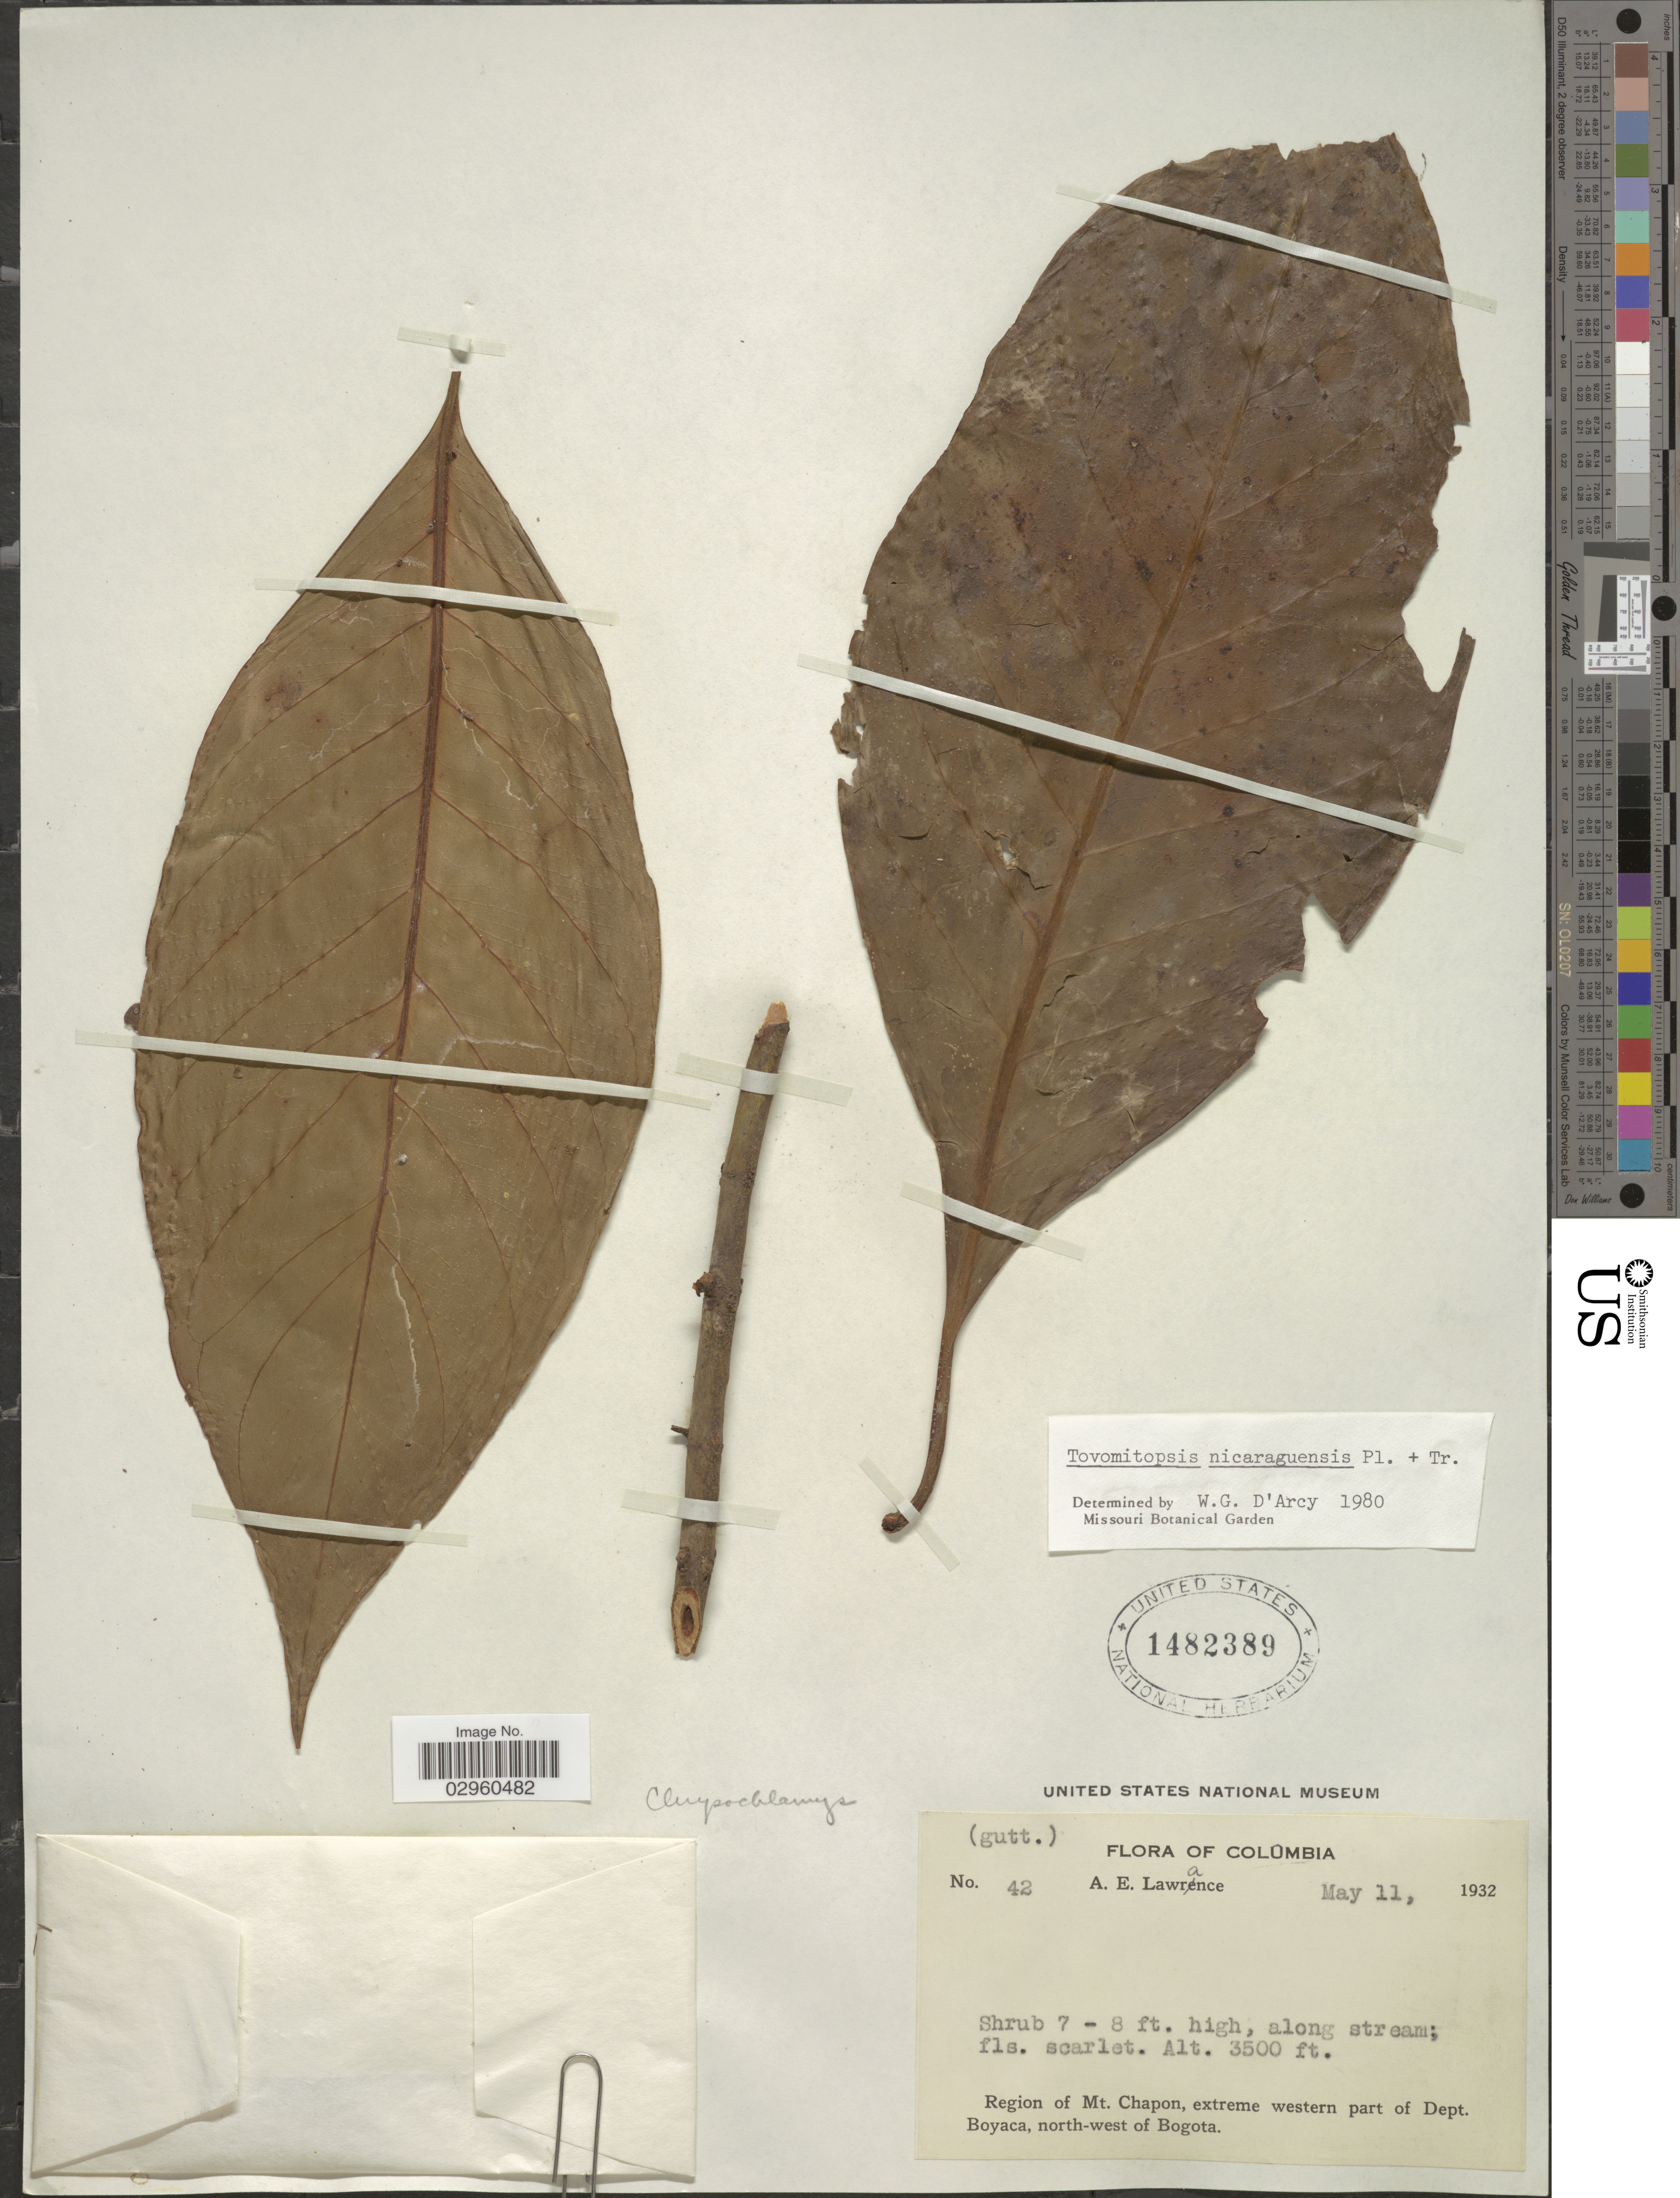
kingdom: Plantae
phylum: Tracheophyta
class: Magnoliopsida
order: Malpighiales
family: Clusiaceae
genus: Tovomitopsis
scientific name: Tovomitopsis nicaraguensis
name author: Oerst. ex Triana & Planch.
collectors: A. Lawrance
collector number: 42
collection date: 1932-05-11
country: Colombia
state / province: Boyacá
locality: Region of Mt. Chapon, extreme western part of Dept. Boyaca, north-west of Bogota.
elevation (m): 1067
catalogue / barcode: US 1482389